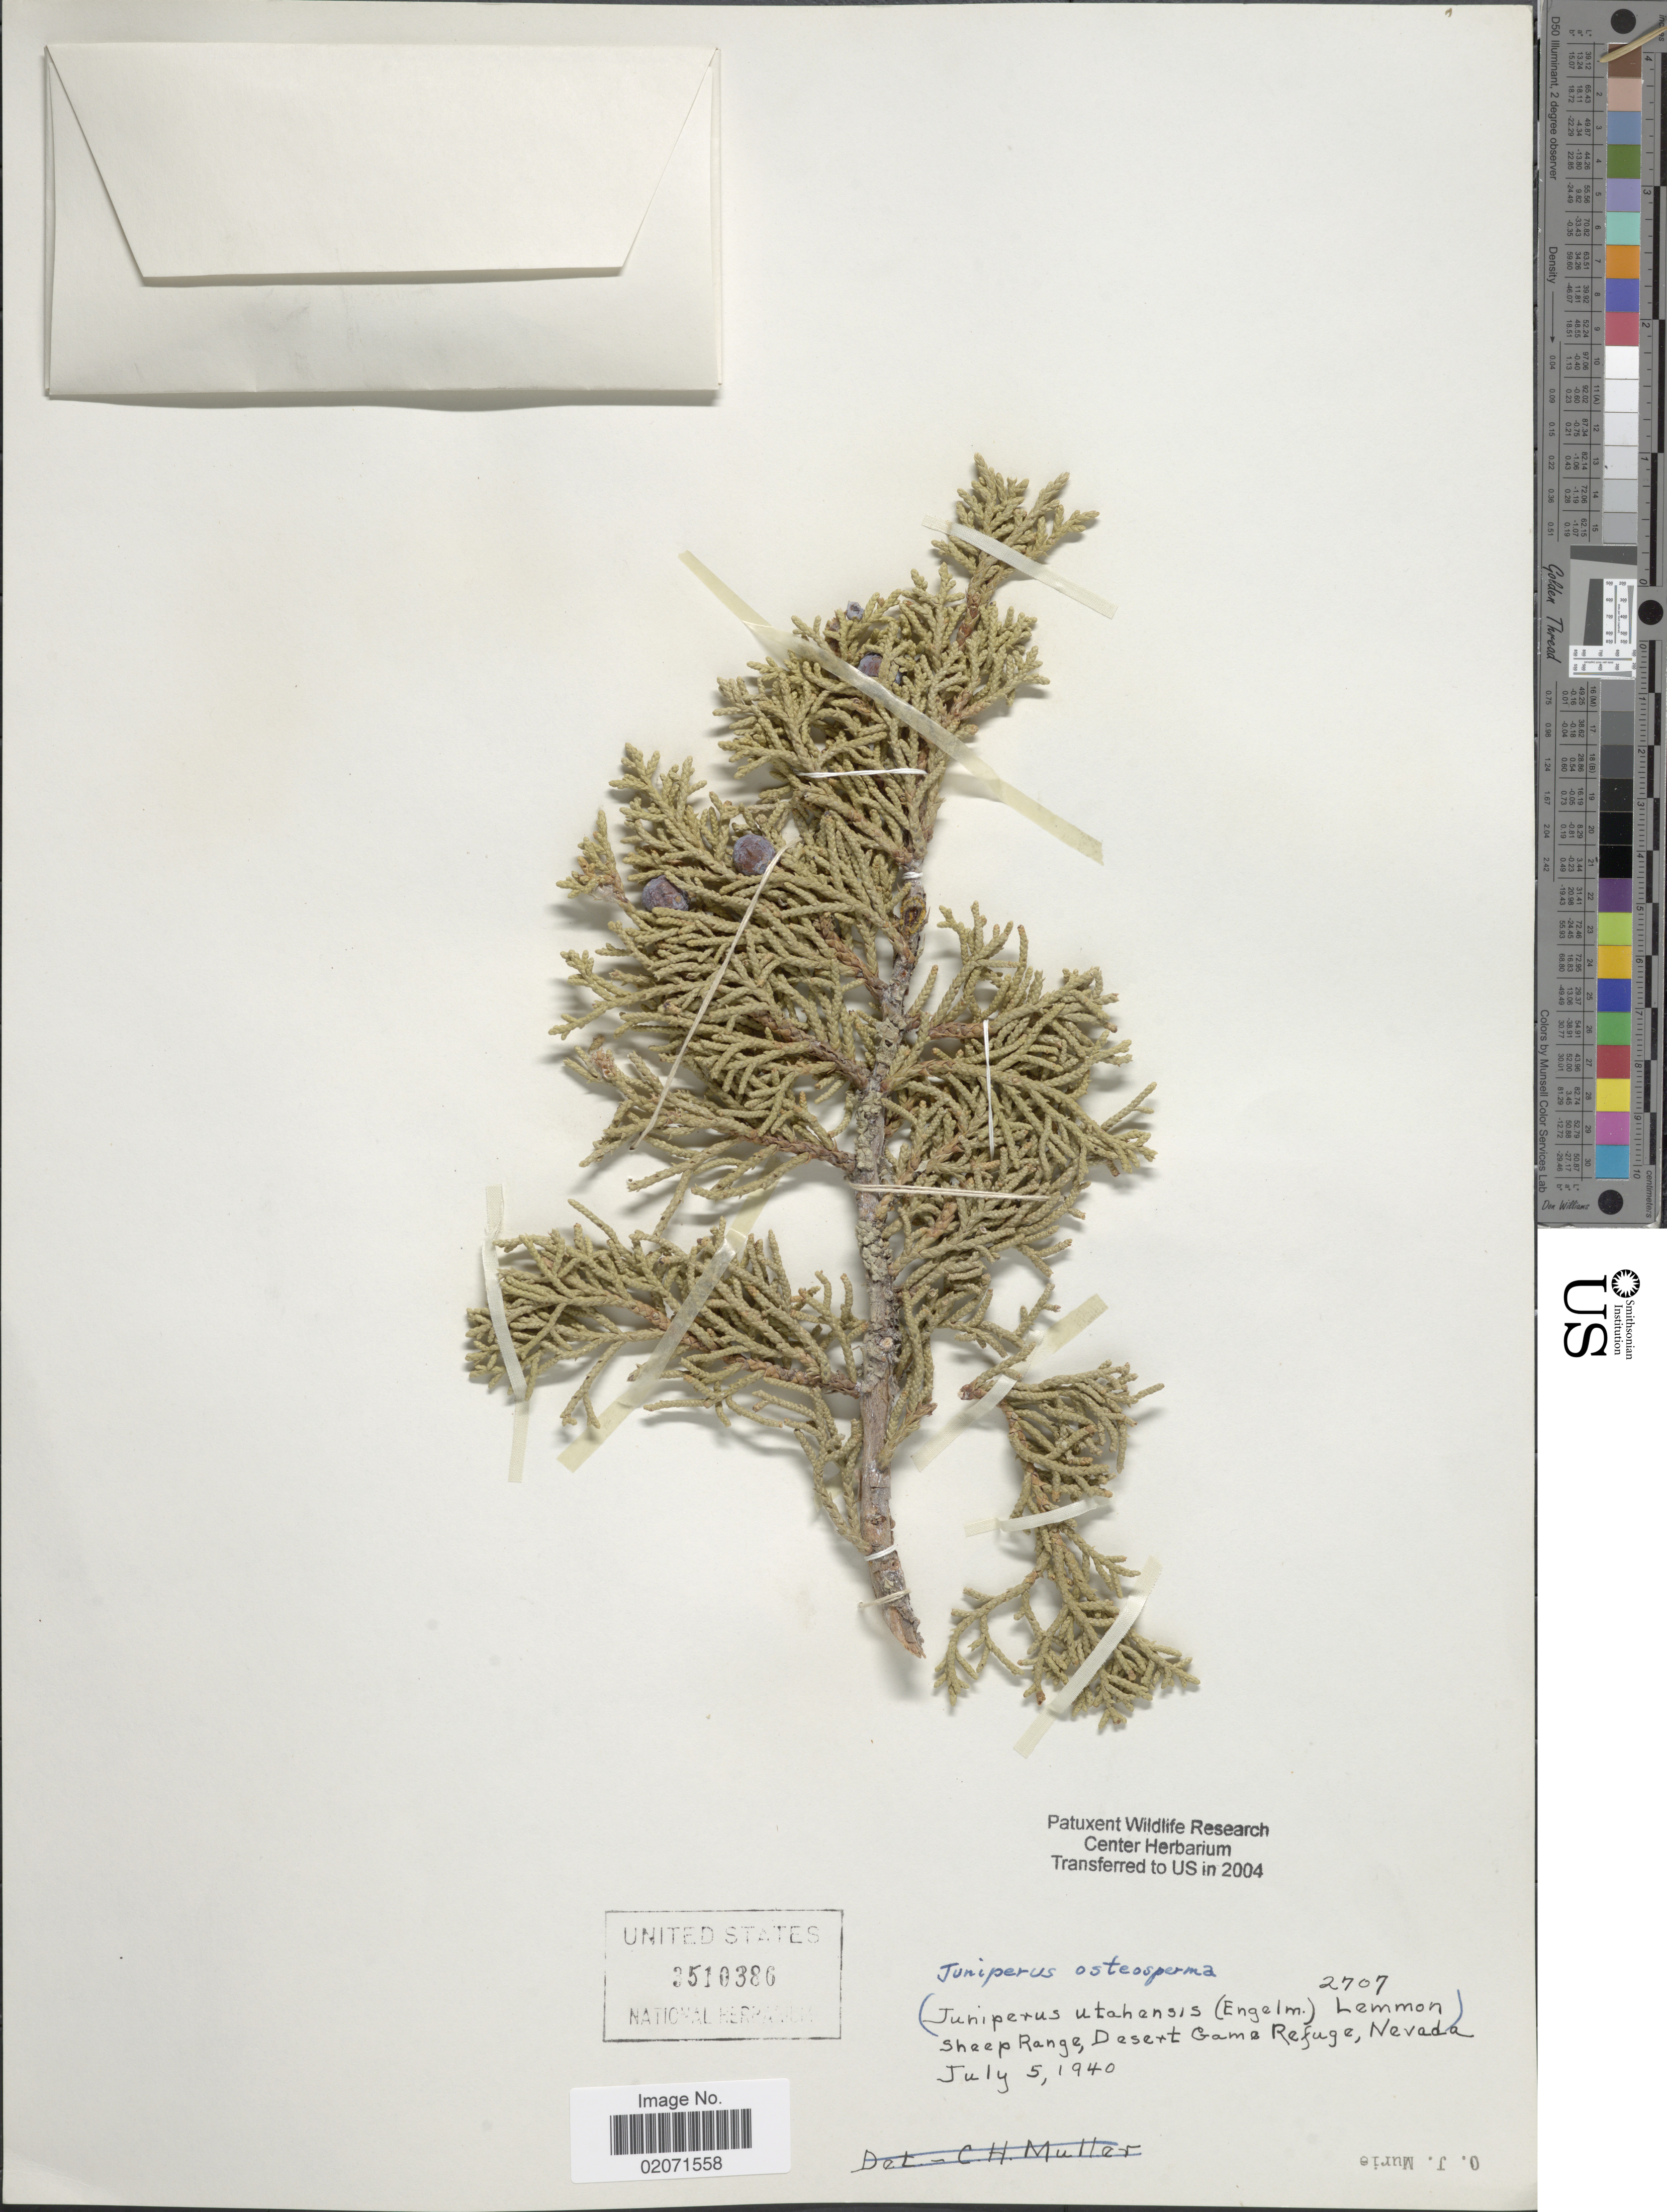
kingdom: Plantae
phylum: Tracheophyta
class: Pinopsida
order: Pinales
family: Cupressaceae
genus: Juniperus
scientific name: Juniperus osteosperma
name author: (Torr.) Little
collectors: O. Murie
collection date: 1940-07-05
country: United States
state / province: Nevada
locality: Sheep Range, Desert Game Refuge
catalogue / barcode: US 3510386